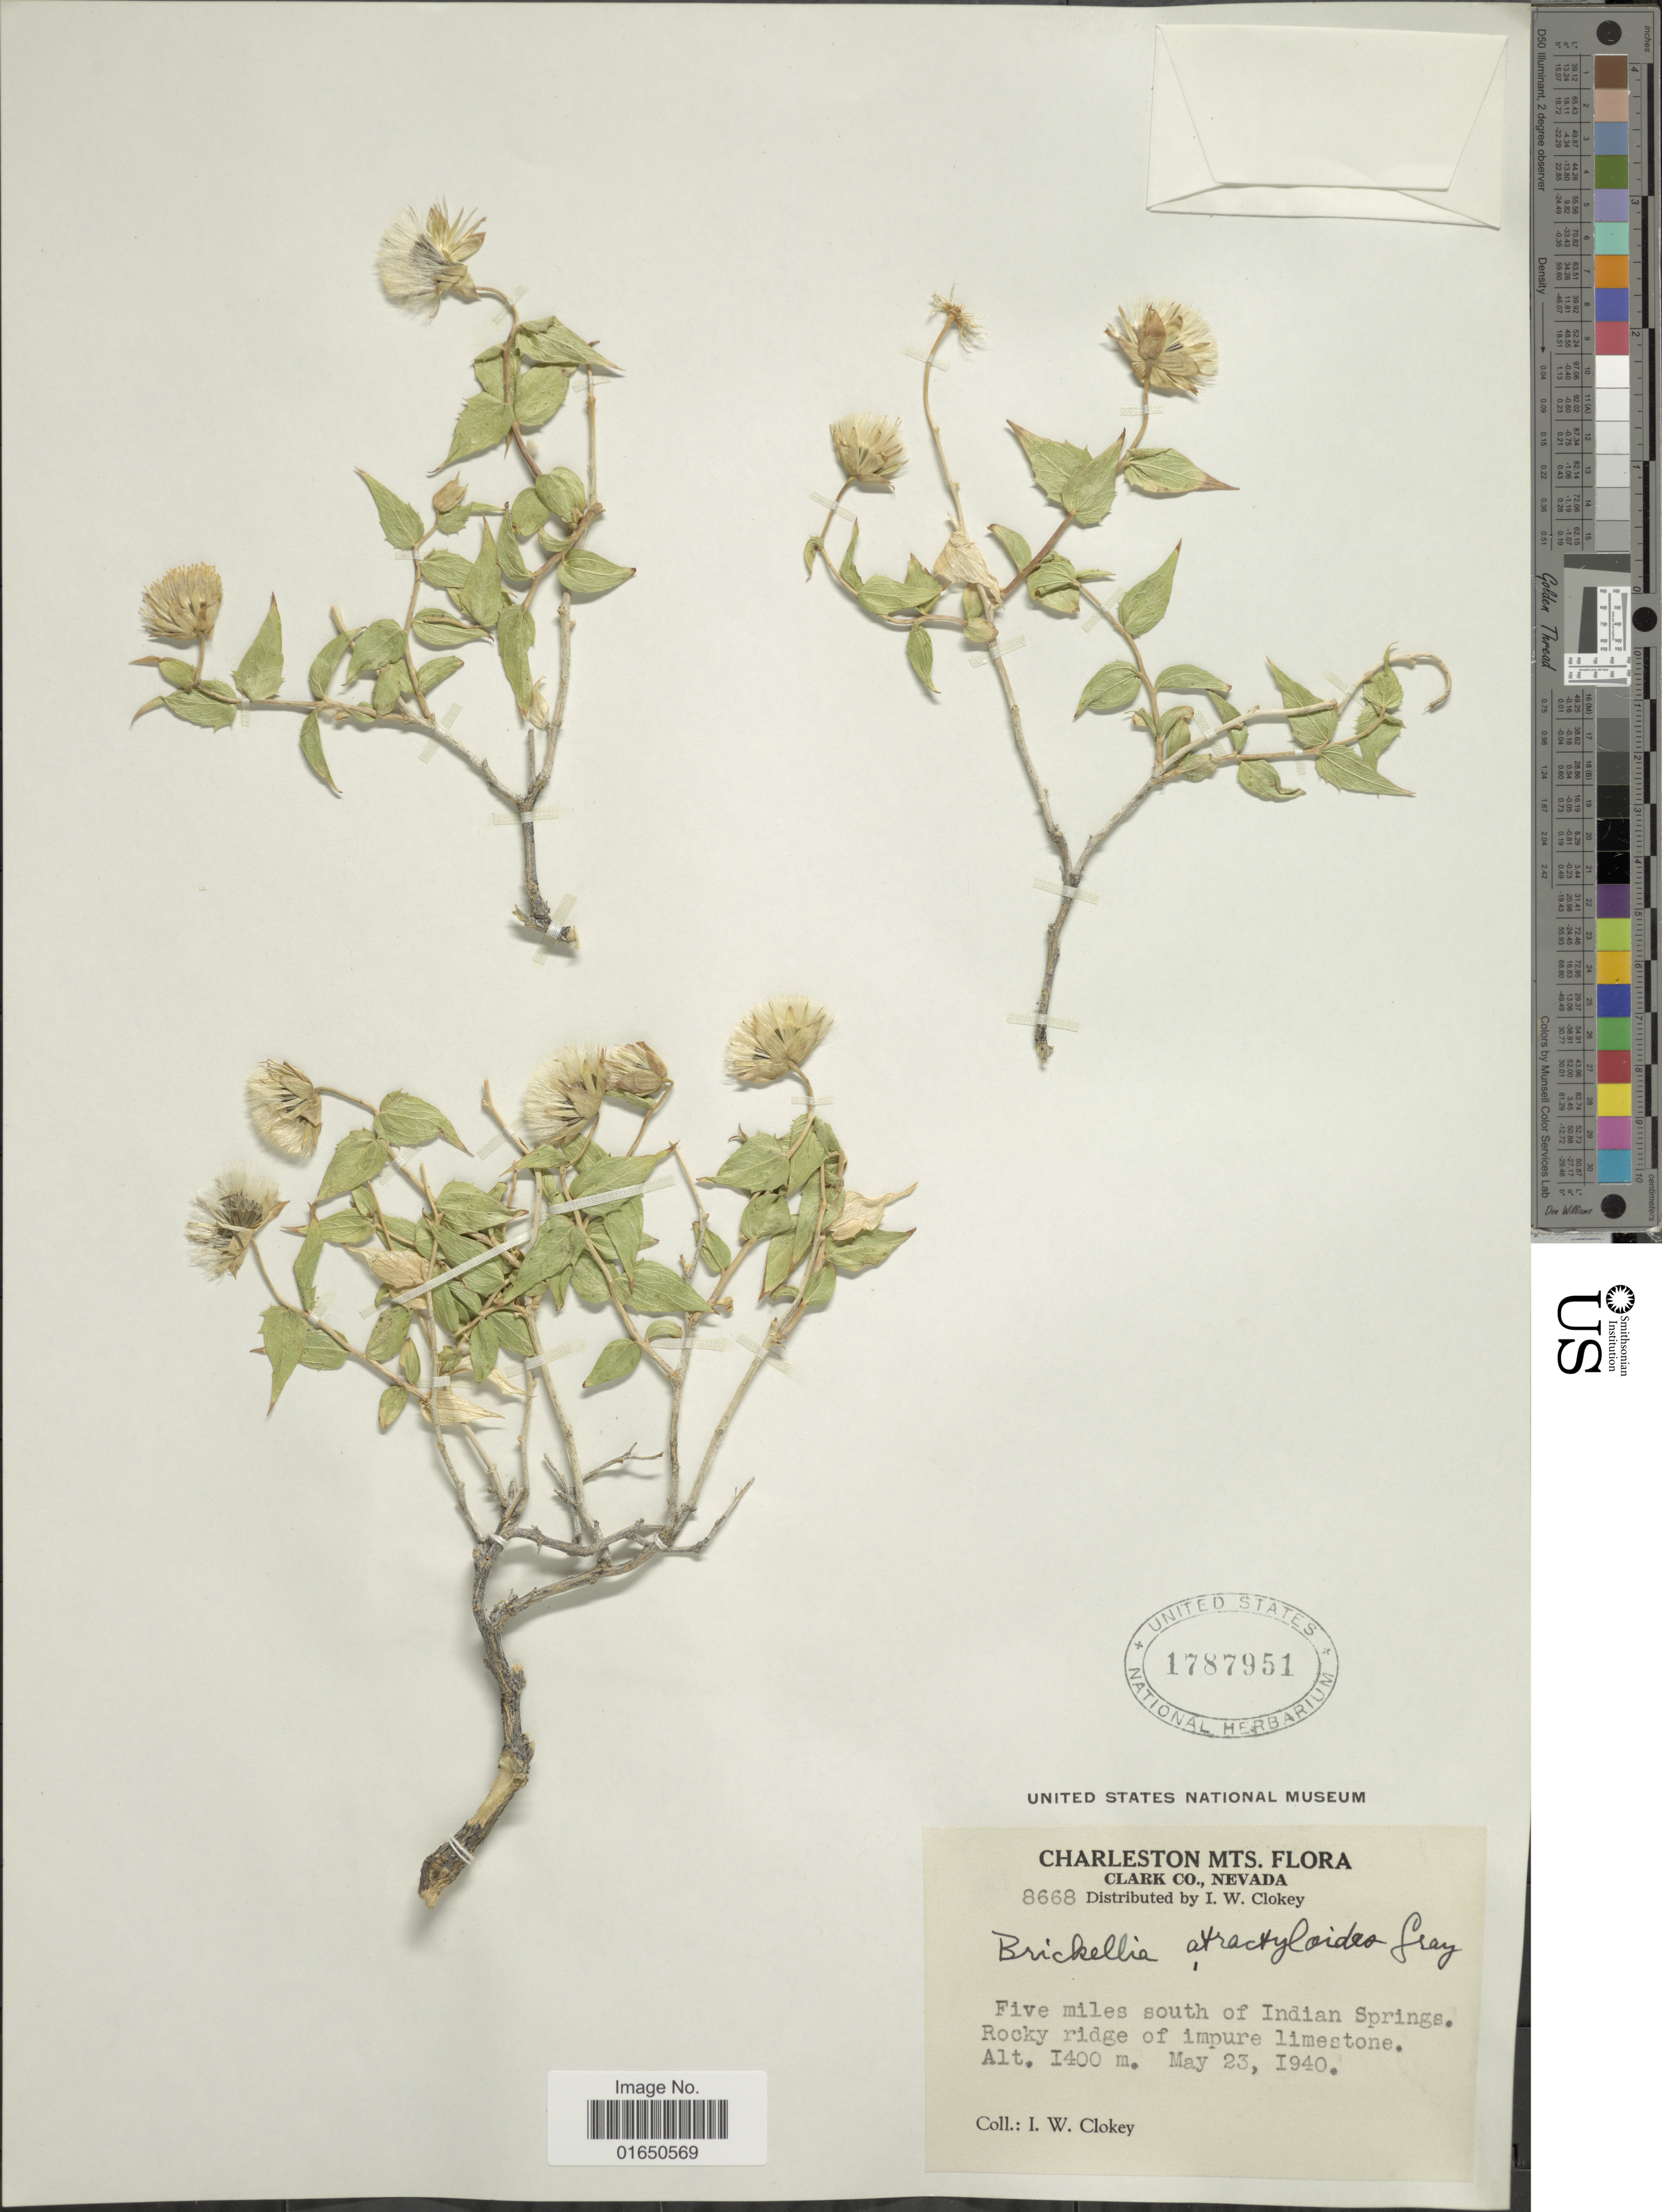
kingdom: Plantae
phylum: Tracheophyta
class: Magnoliopsida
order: Asterales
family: Asteraceae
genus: Brickellia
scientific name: Brickellia atractyloides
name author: A. Gray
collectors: I. W. Clokey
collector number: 8668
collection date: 1940-05-23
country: United States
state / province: Nevada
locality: Charleston Mountains. Clark Co. Five miles south of Indian Springs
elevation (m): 1400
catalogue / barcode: US 1787951